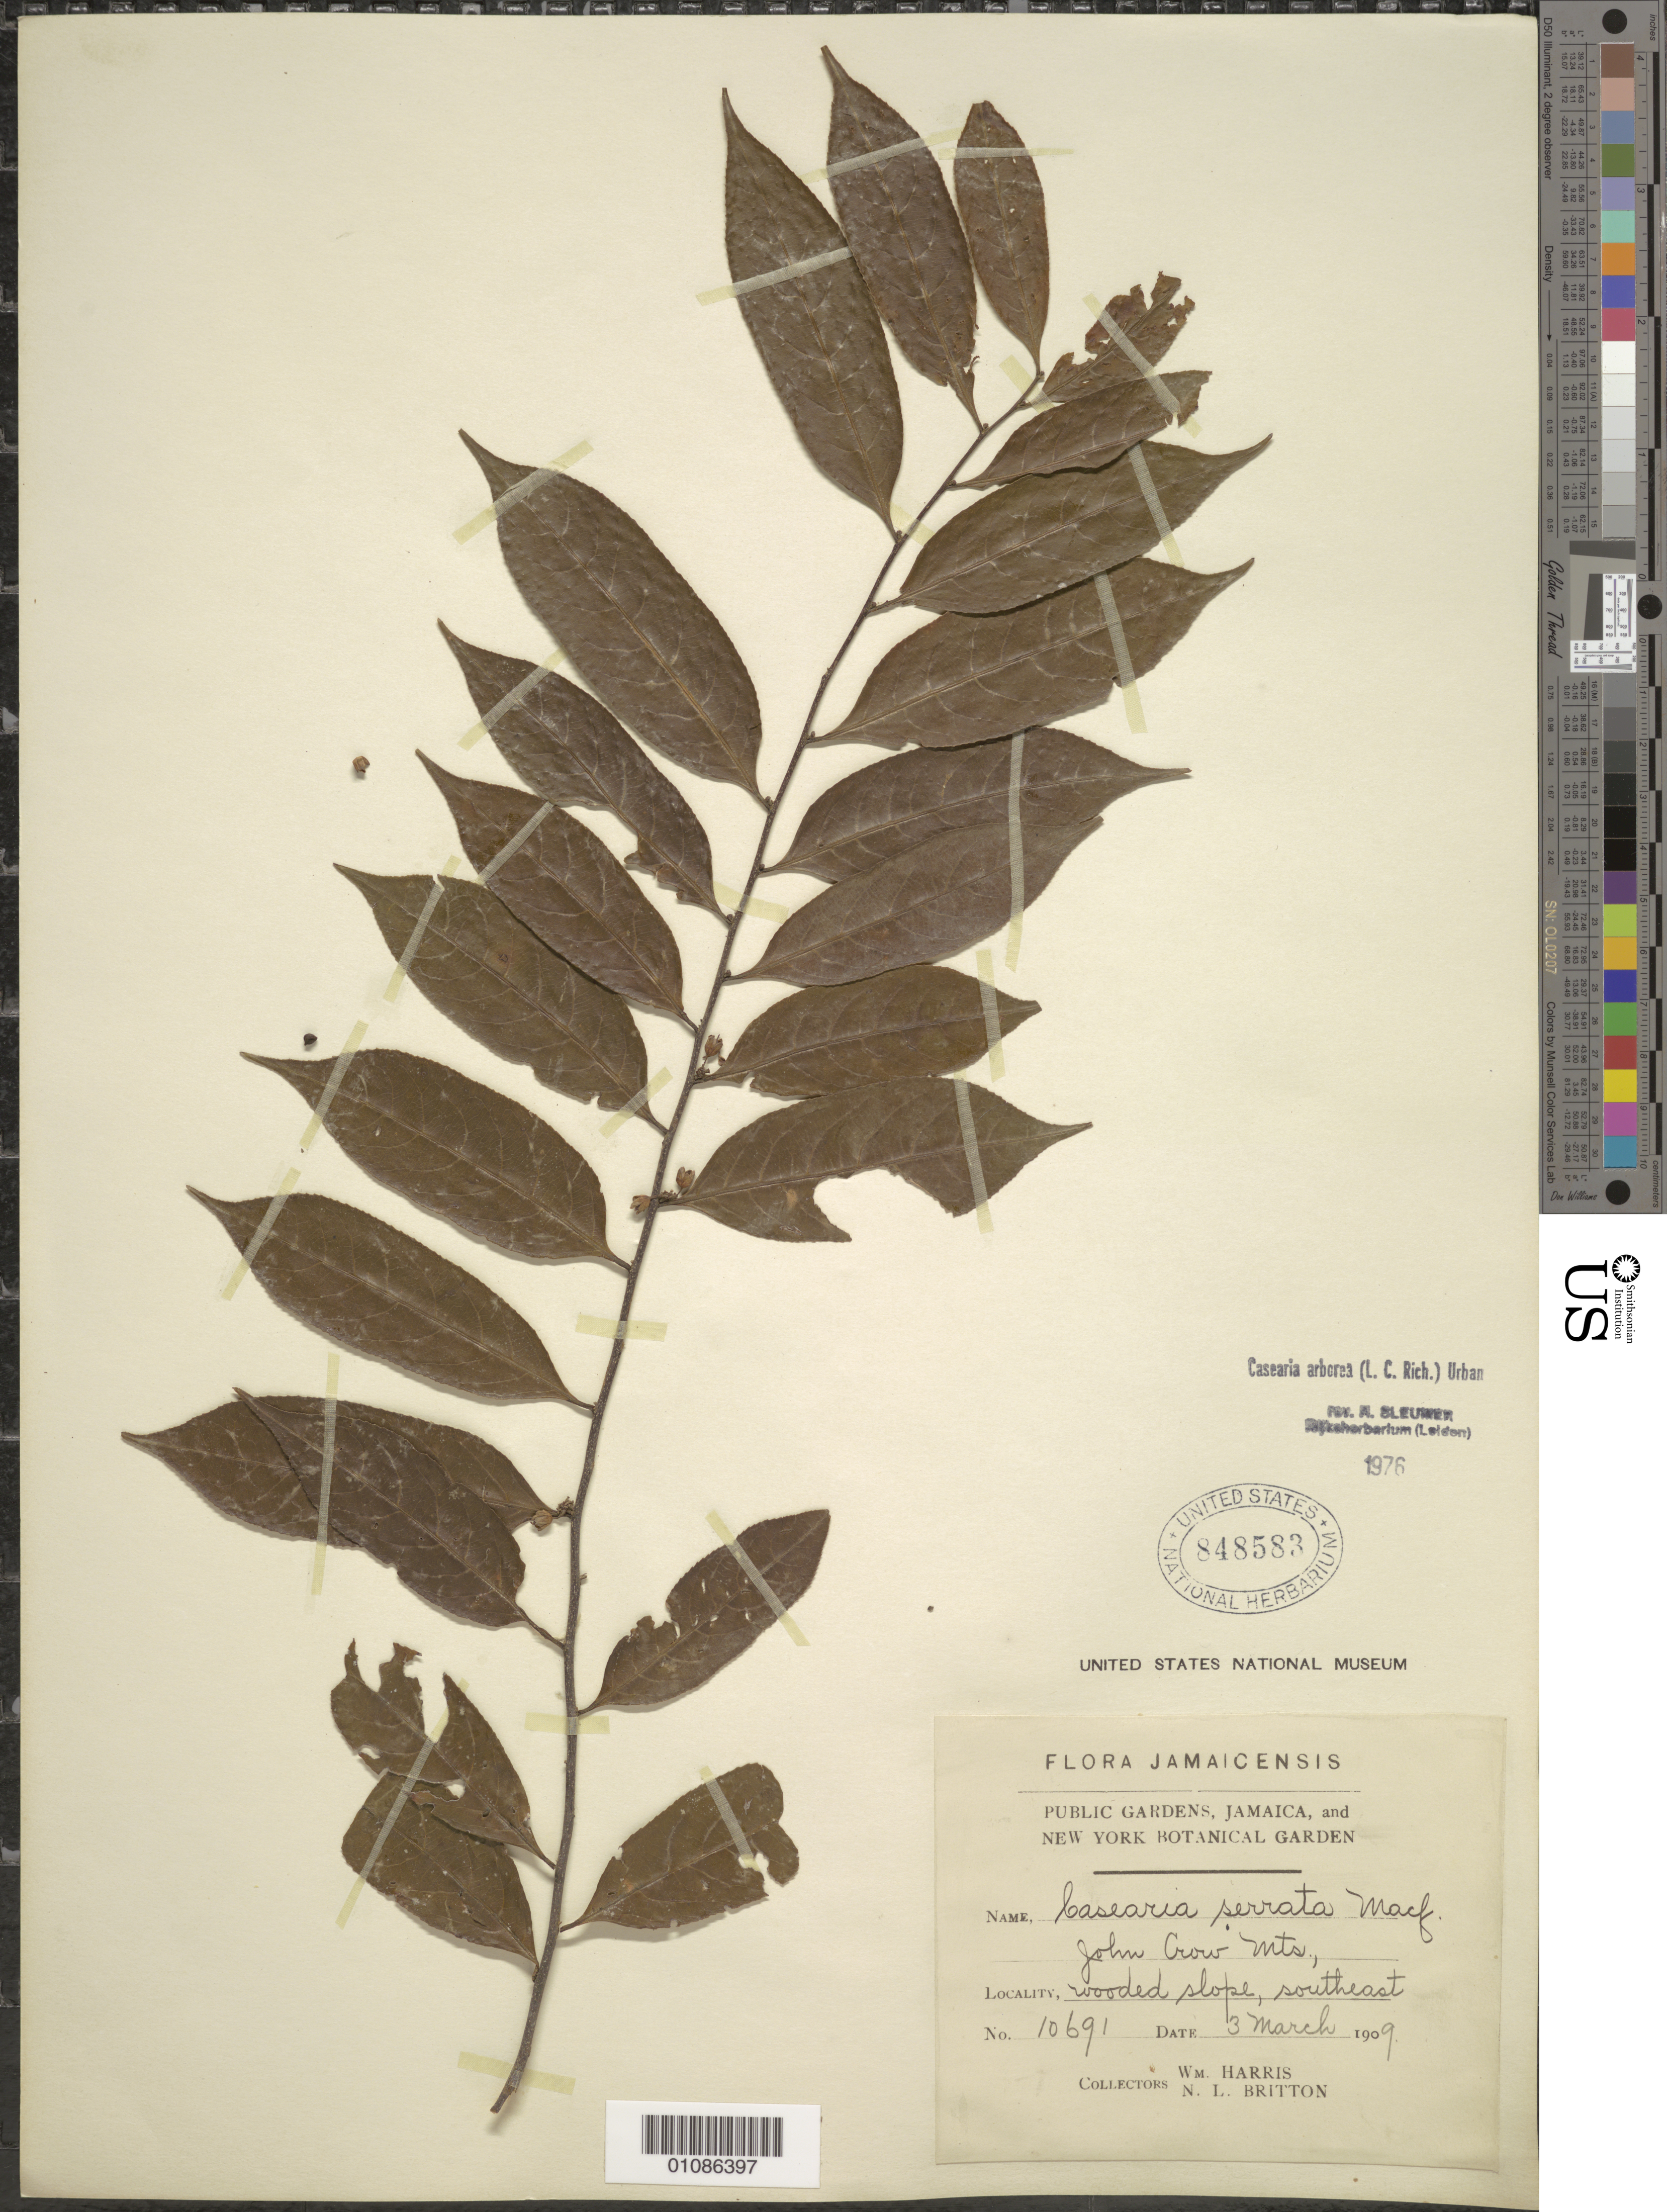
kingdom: Plantae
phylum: Tracheophyta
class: Magnoliopsida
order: Malpighiales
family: Salicaceae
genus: Casearia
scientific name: Casearia serrulata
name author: Sw.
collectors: W. Harris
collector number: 10691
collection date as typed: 03 Mar 1909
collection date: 1909-03-03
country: Jamaica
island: Jamaica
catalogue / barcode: US 848583